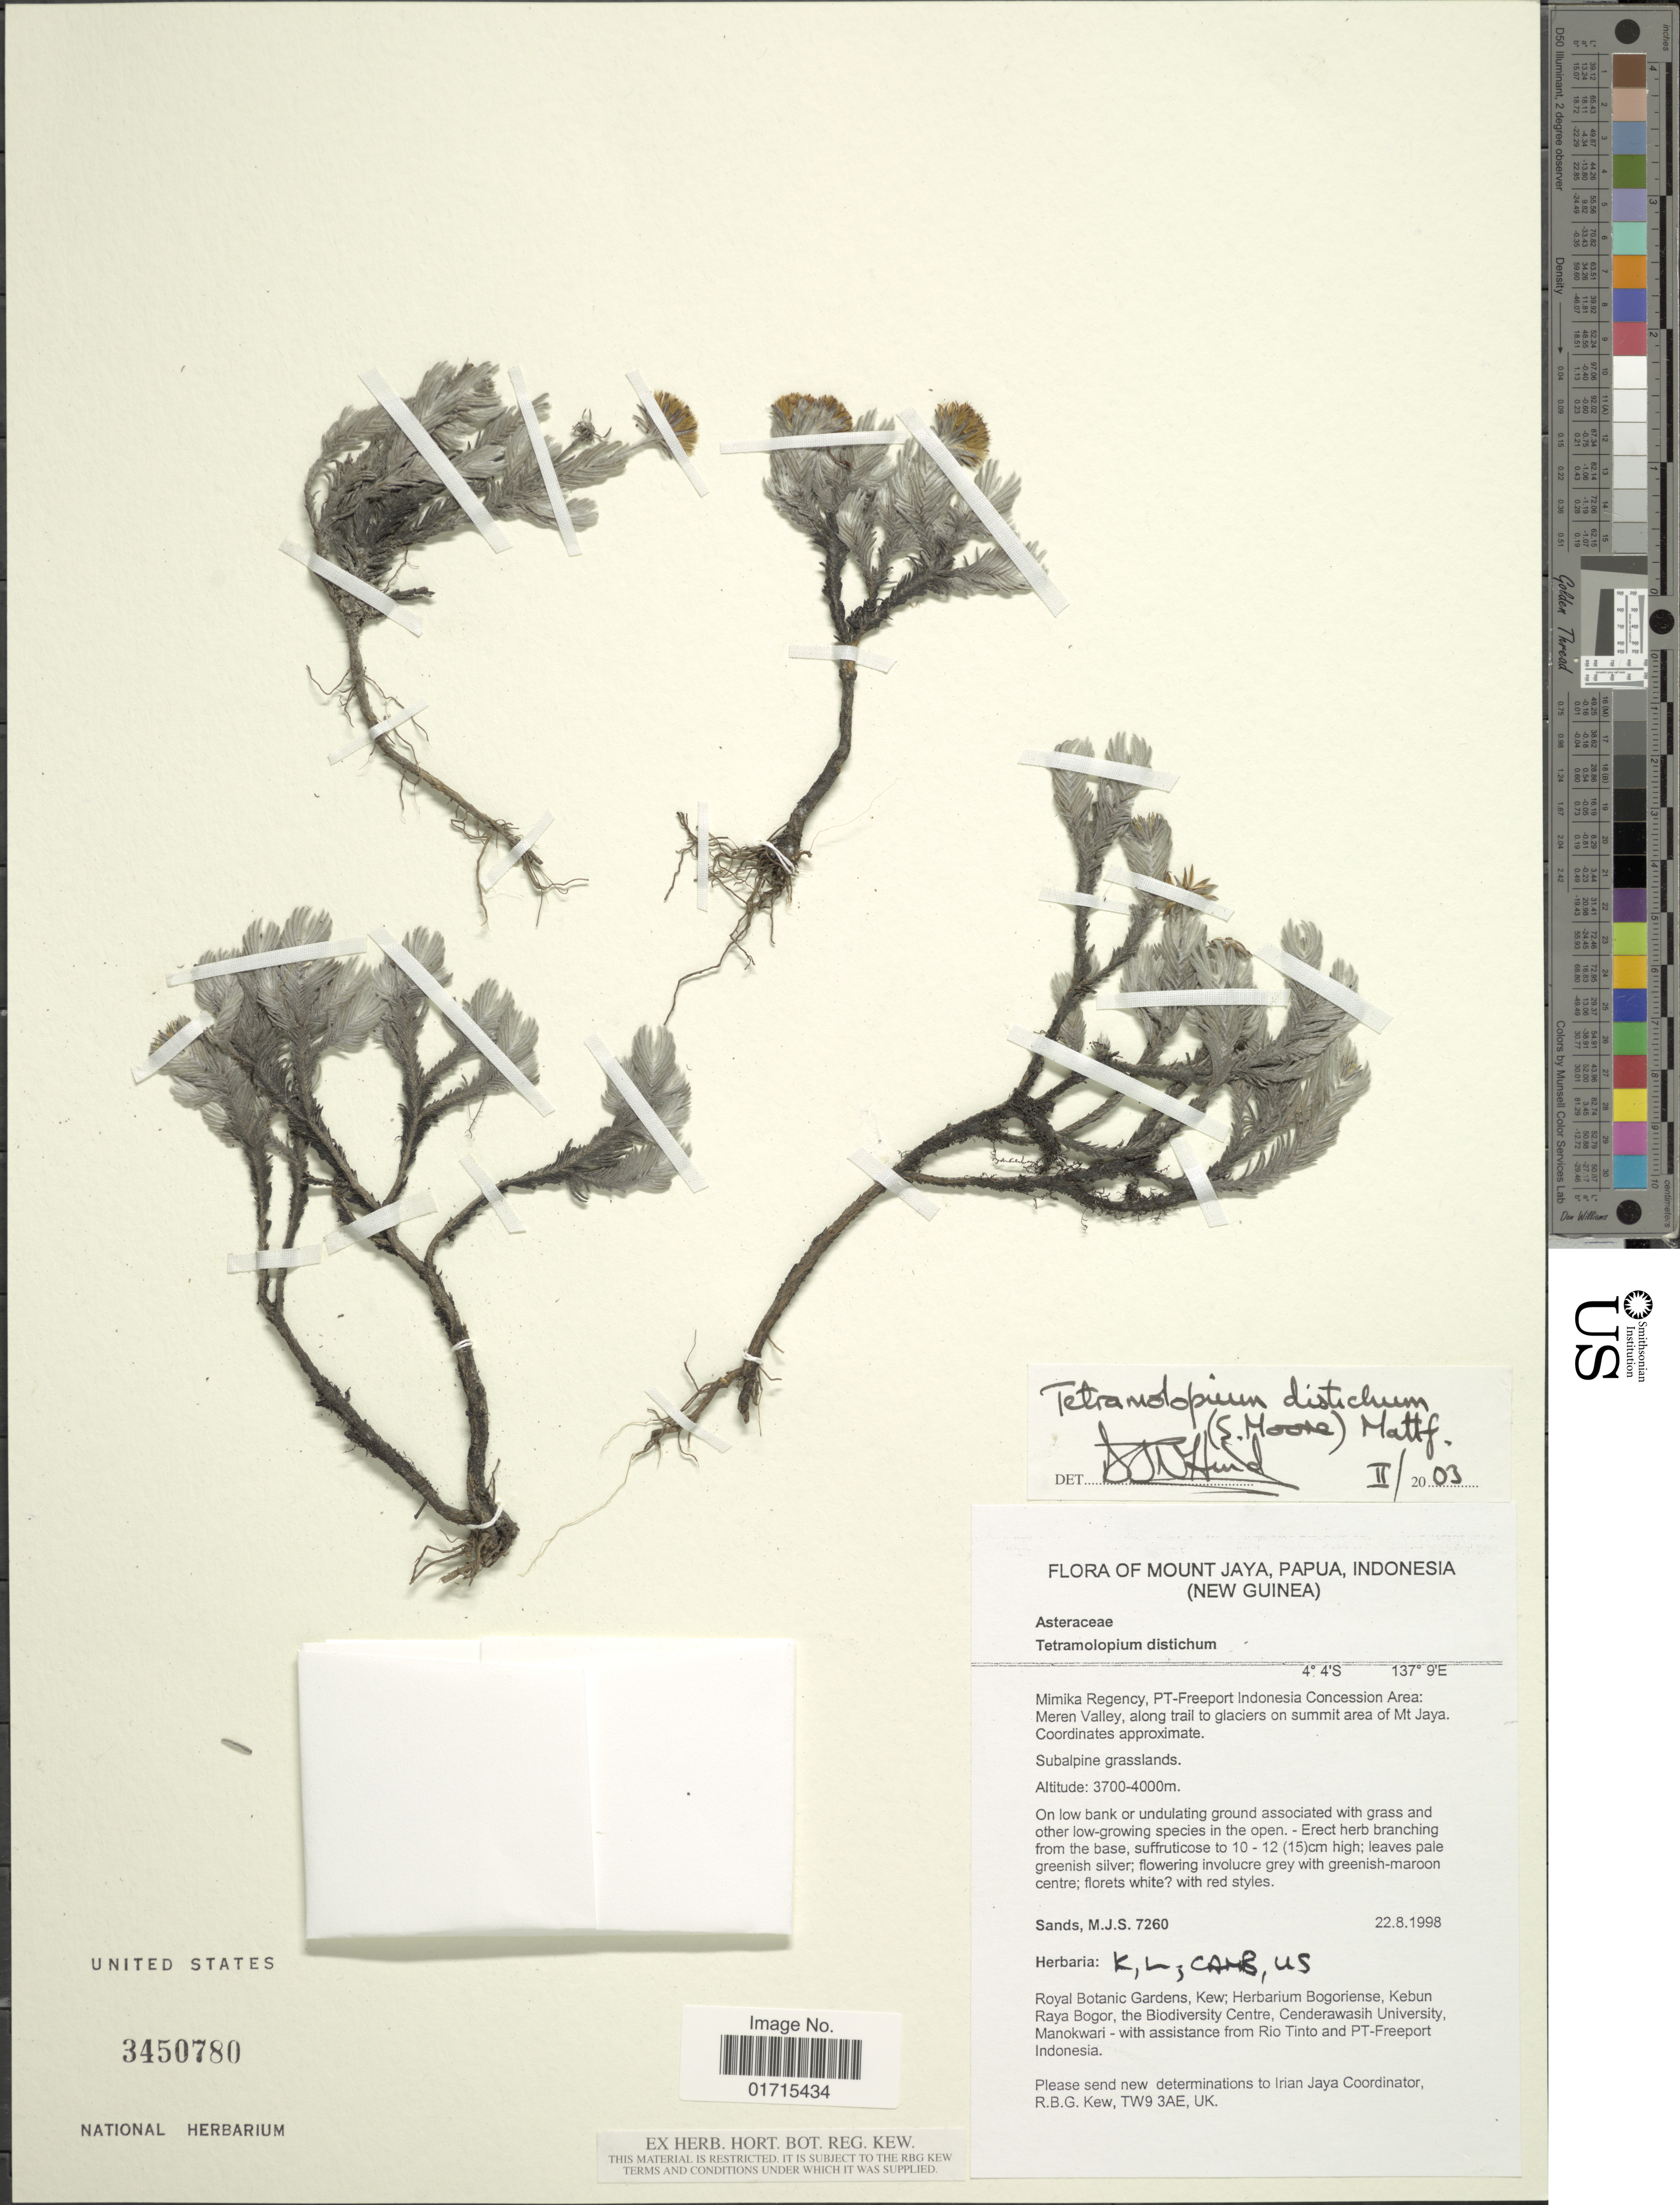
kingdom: Plantae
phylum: Tracheophyta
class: Magnoliopsida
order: Asterales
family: Asteraceae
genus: Tetramolopium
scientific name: Tetramolopium distichum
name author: (S. Moore) Mattf.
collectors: M. Sands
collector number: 7260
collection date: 1998-08-20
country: Indonesia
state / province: Papua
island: New Guinea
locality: Mount Jaya, Papua, Indonesia (New Guinea). Mimika Regency, PT-Freeport Indonesa Concession Area: Meren Valley, along trail to glaciers on summit area of Mt. Jaya.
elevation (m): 3700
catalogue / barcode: US 3450780